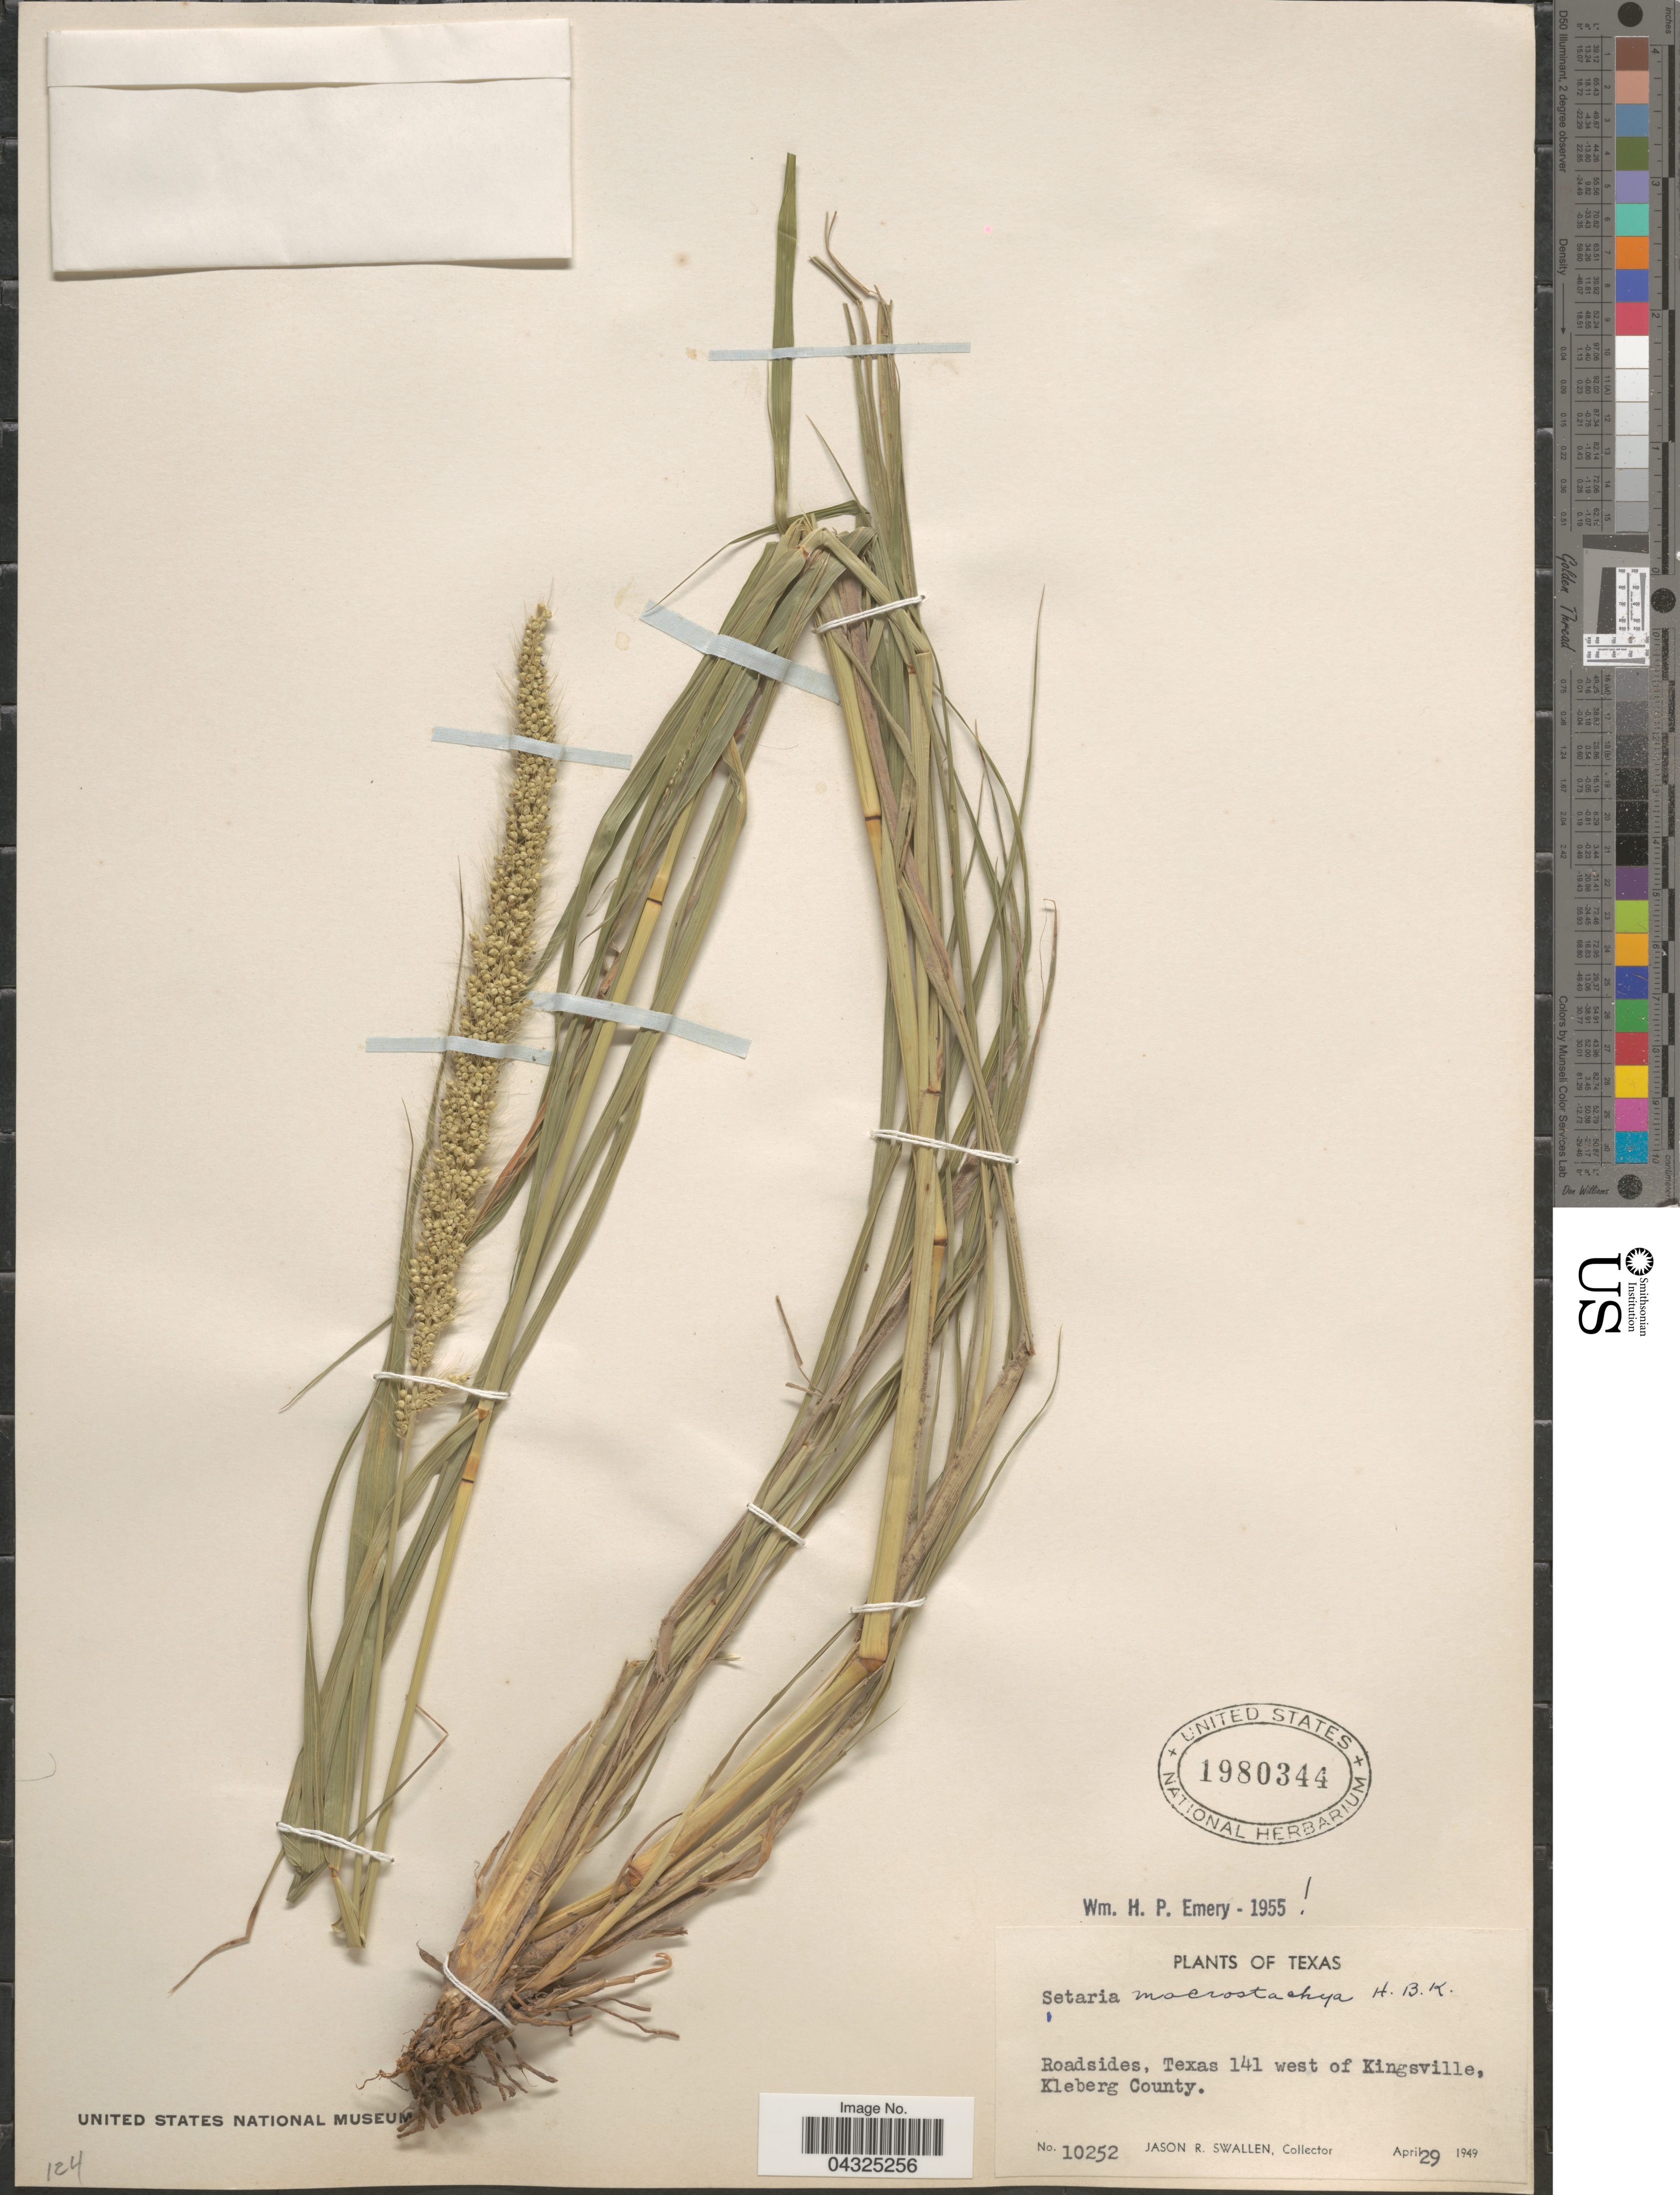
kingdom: Plantae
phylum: Tracheophyta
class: Liliopsida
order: Poales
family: Poaceae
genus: Setaria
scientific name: Setaria macrostachya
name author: Kunth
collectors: J. R. Swallen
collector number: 10252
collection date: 1949-04-29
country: United States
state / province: Texas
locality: Roadsides, Texas 141 west of Kingsville, Kleberg County.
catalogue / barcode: US 1980344